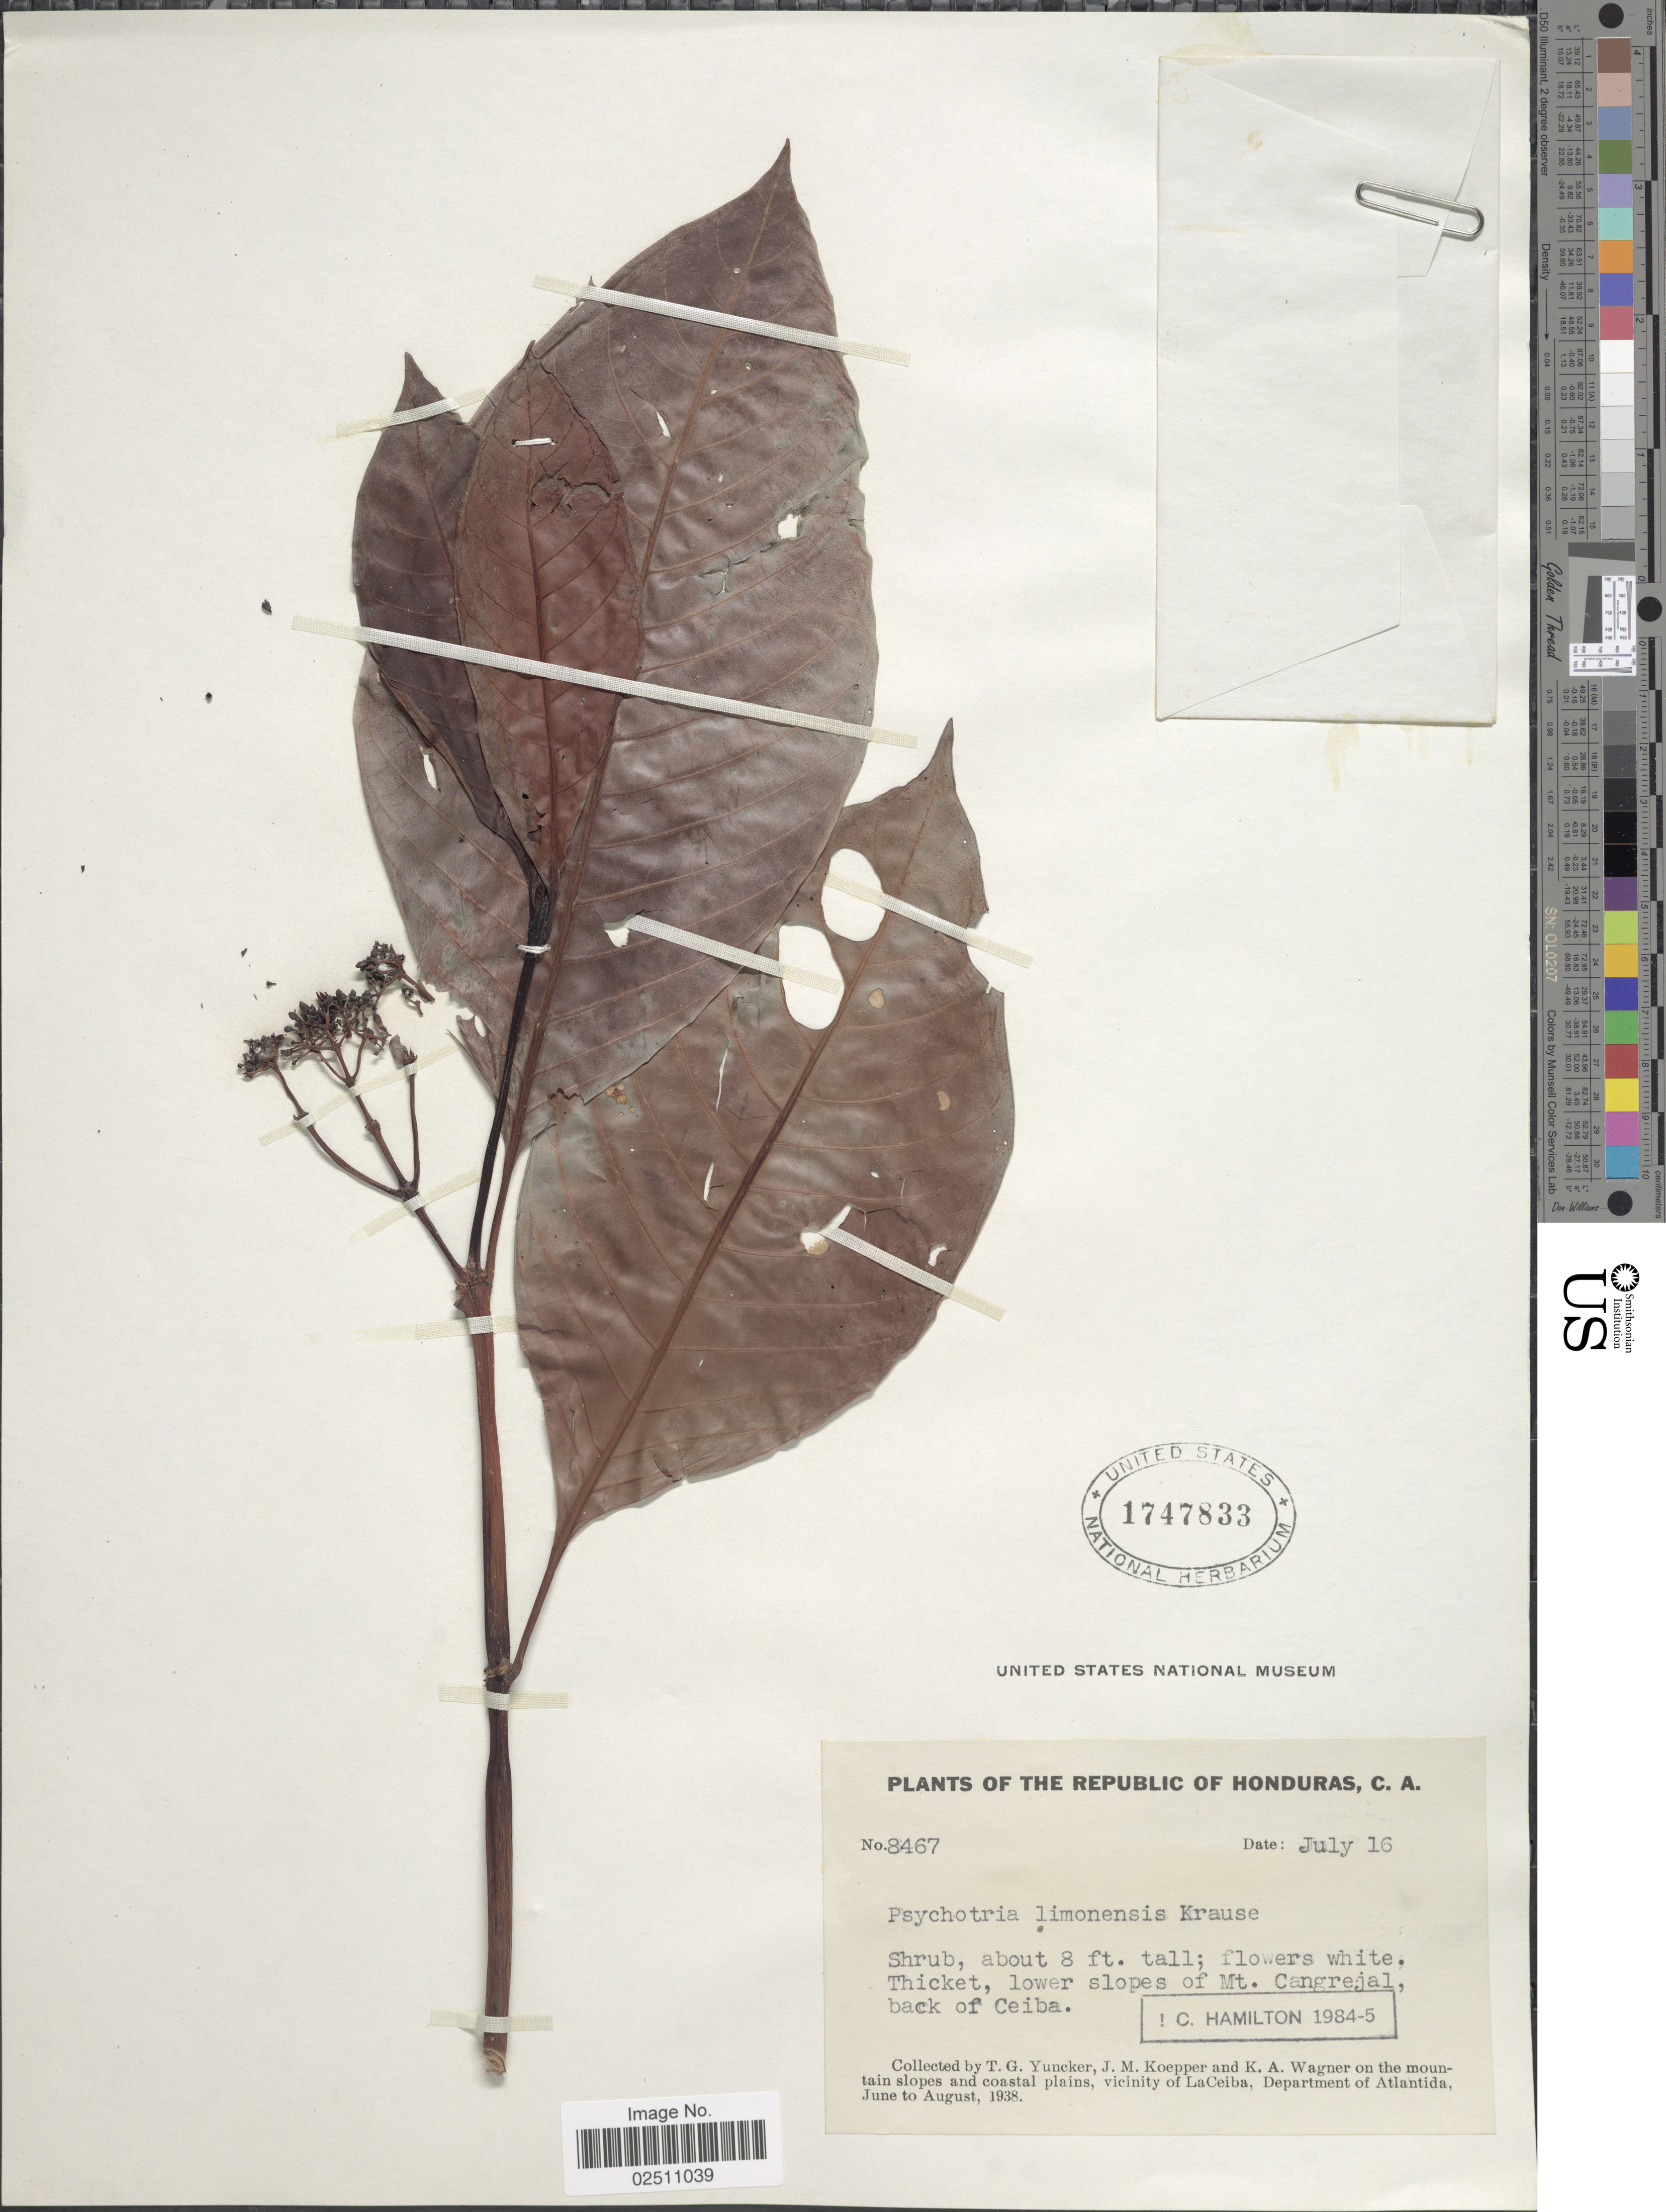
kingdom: Plantae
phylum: Tracheophyta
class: Magnoliopsida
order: Gentianales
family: Rubiaceae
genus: Psychotria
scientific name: Psychotria limonensis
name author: K. Krause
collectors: T. G. Yuncker, J. M. Koepper & K. A. Wagner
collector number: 8467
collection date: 1938-07-16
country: Honduras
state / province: Atlántida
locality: Lower slopes of Mt. Cangrejal, back of Ceiba, on the mountain slopes and coastal plains, vicinity of La Ceiba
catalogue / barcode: US 1747833